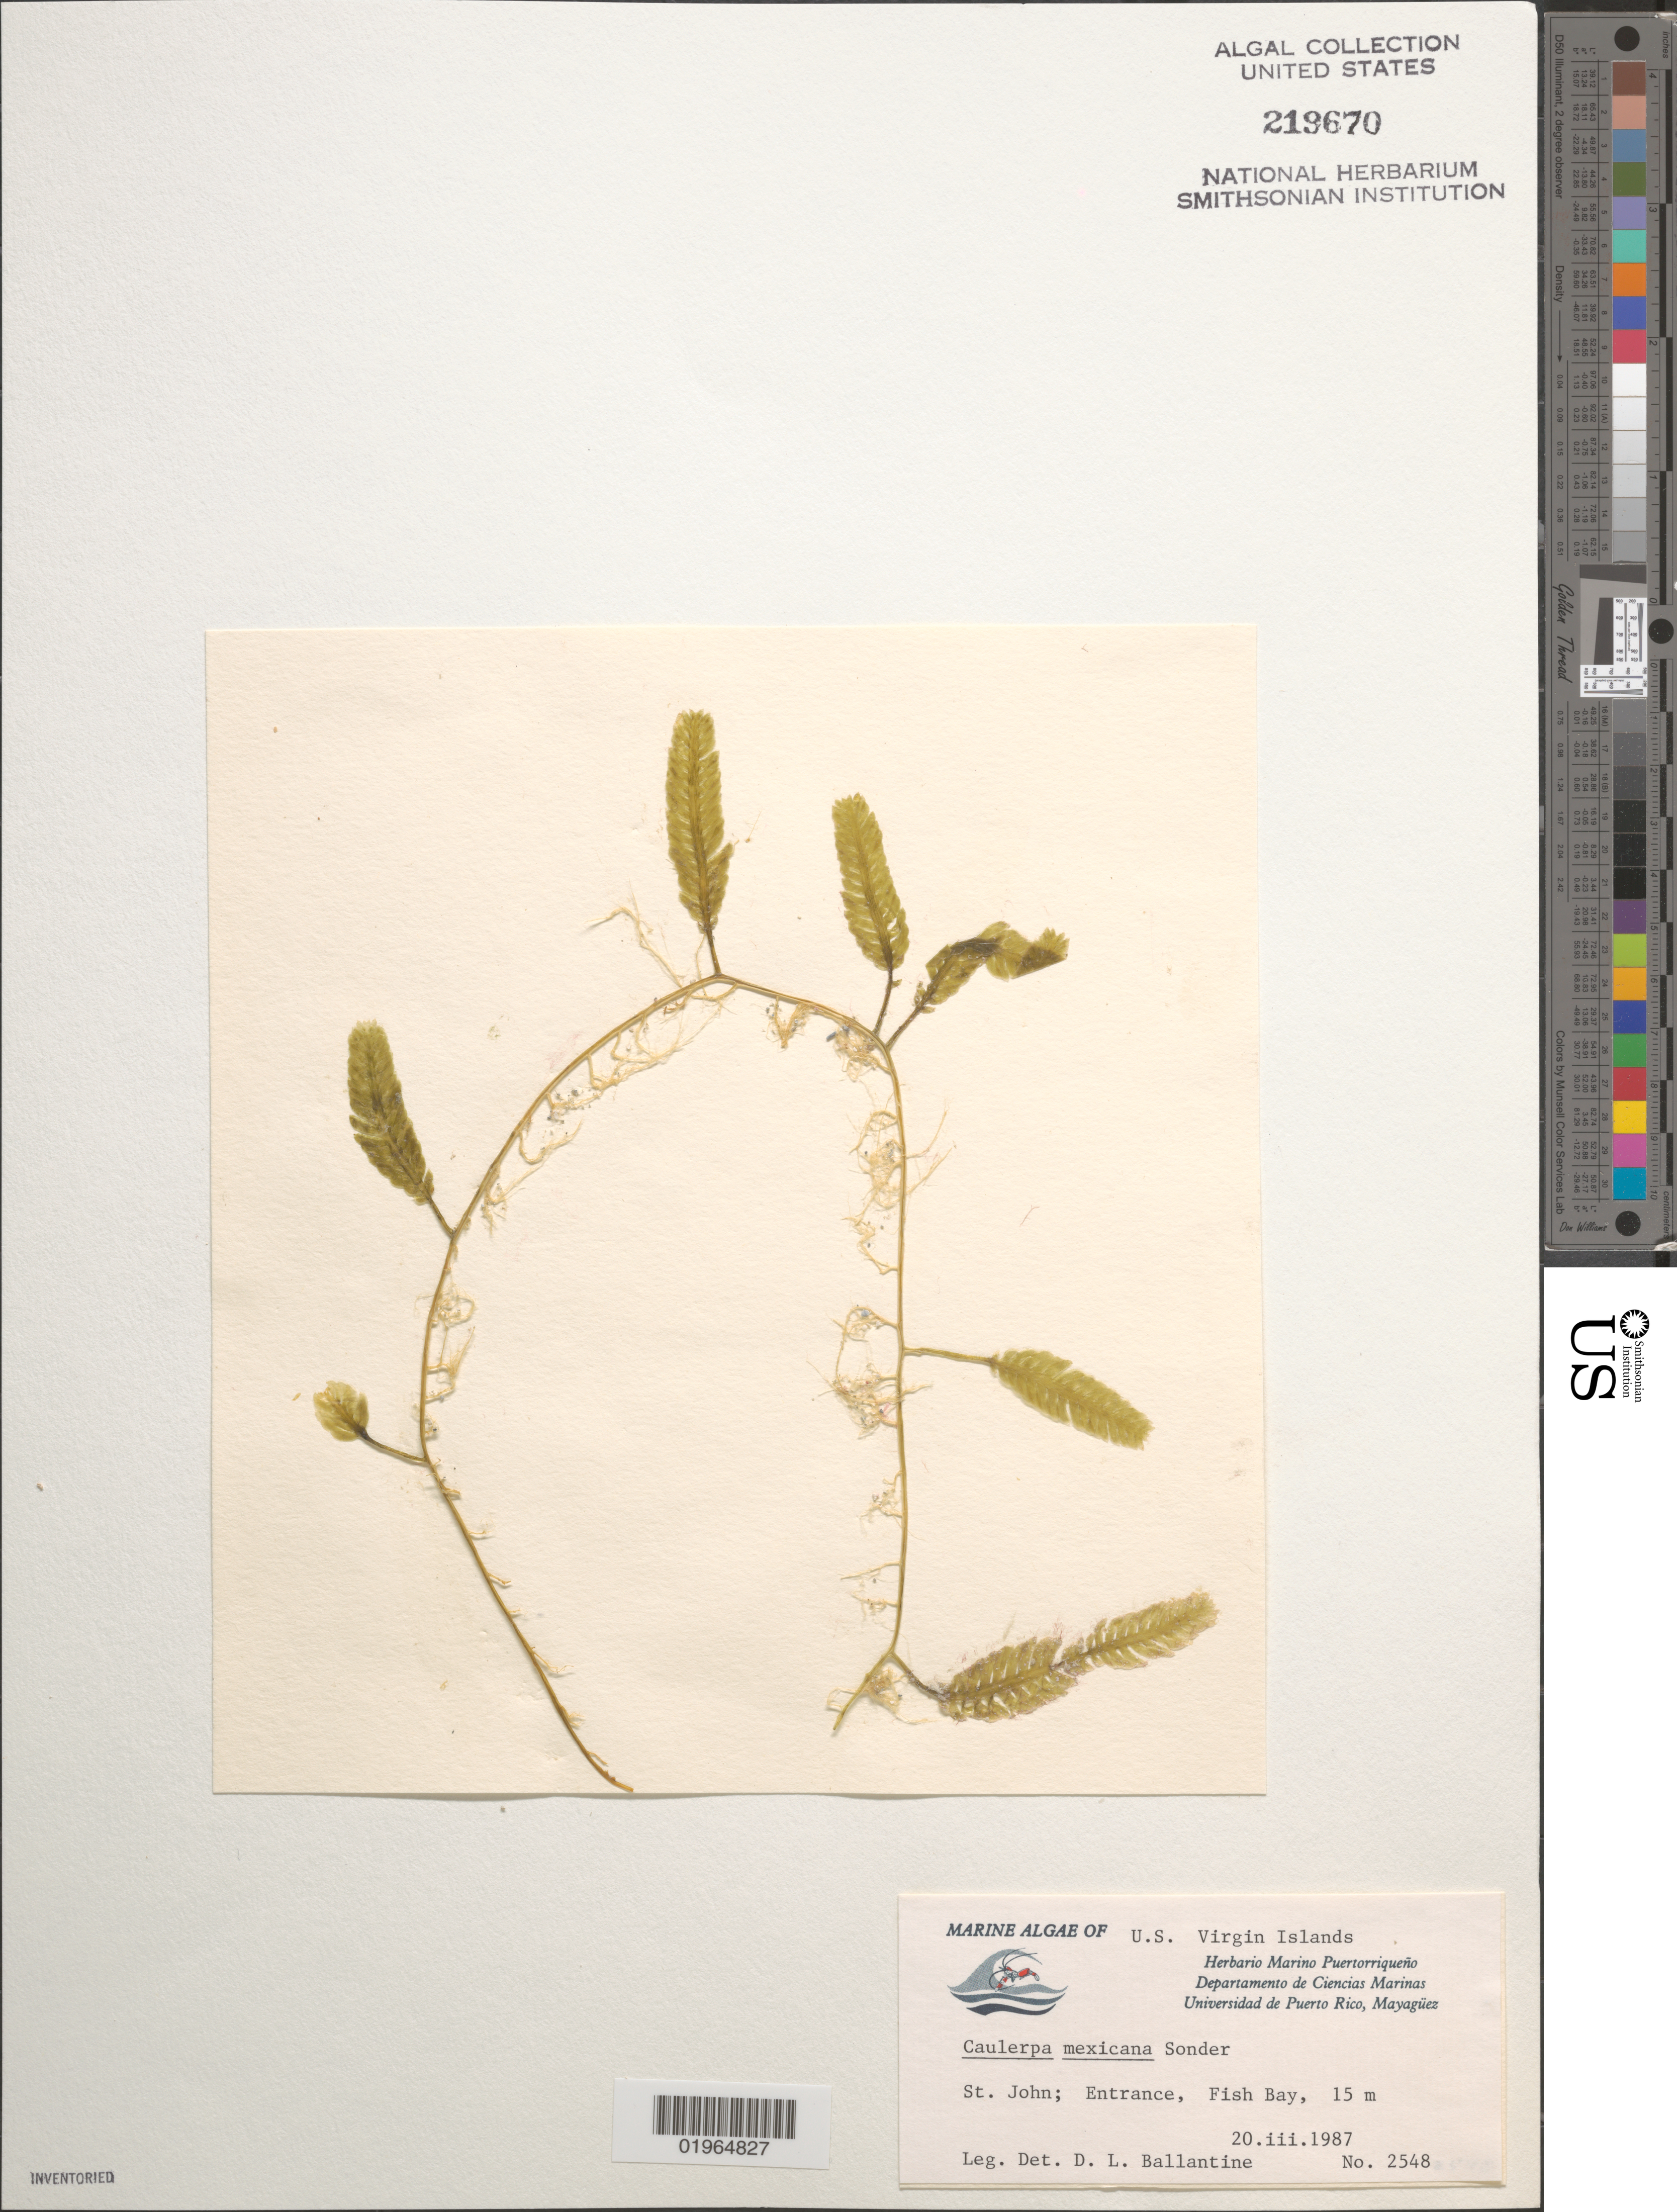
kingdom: Plantae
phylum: Chlorophyta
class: Ulvophyceae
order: Bryopsidales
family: Caulerpaceae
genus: Caulerpa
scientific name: Caulerpa mexicana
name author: Sond. ex Kütz.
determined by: Ballantine, D. L.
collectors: D.L. Ballantine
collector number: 2548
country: U.S. Virgin Islands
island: St. John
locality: Entrance.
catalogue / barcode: US 219670